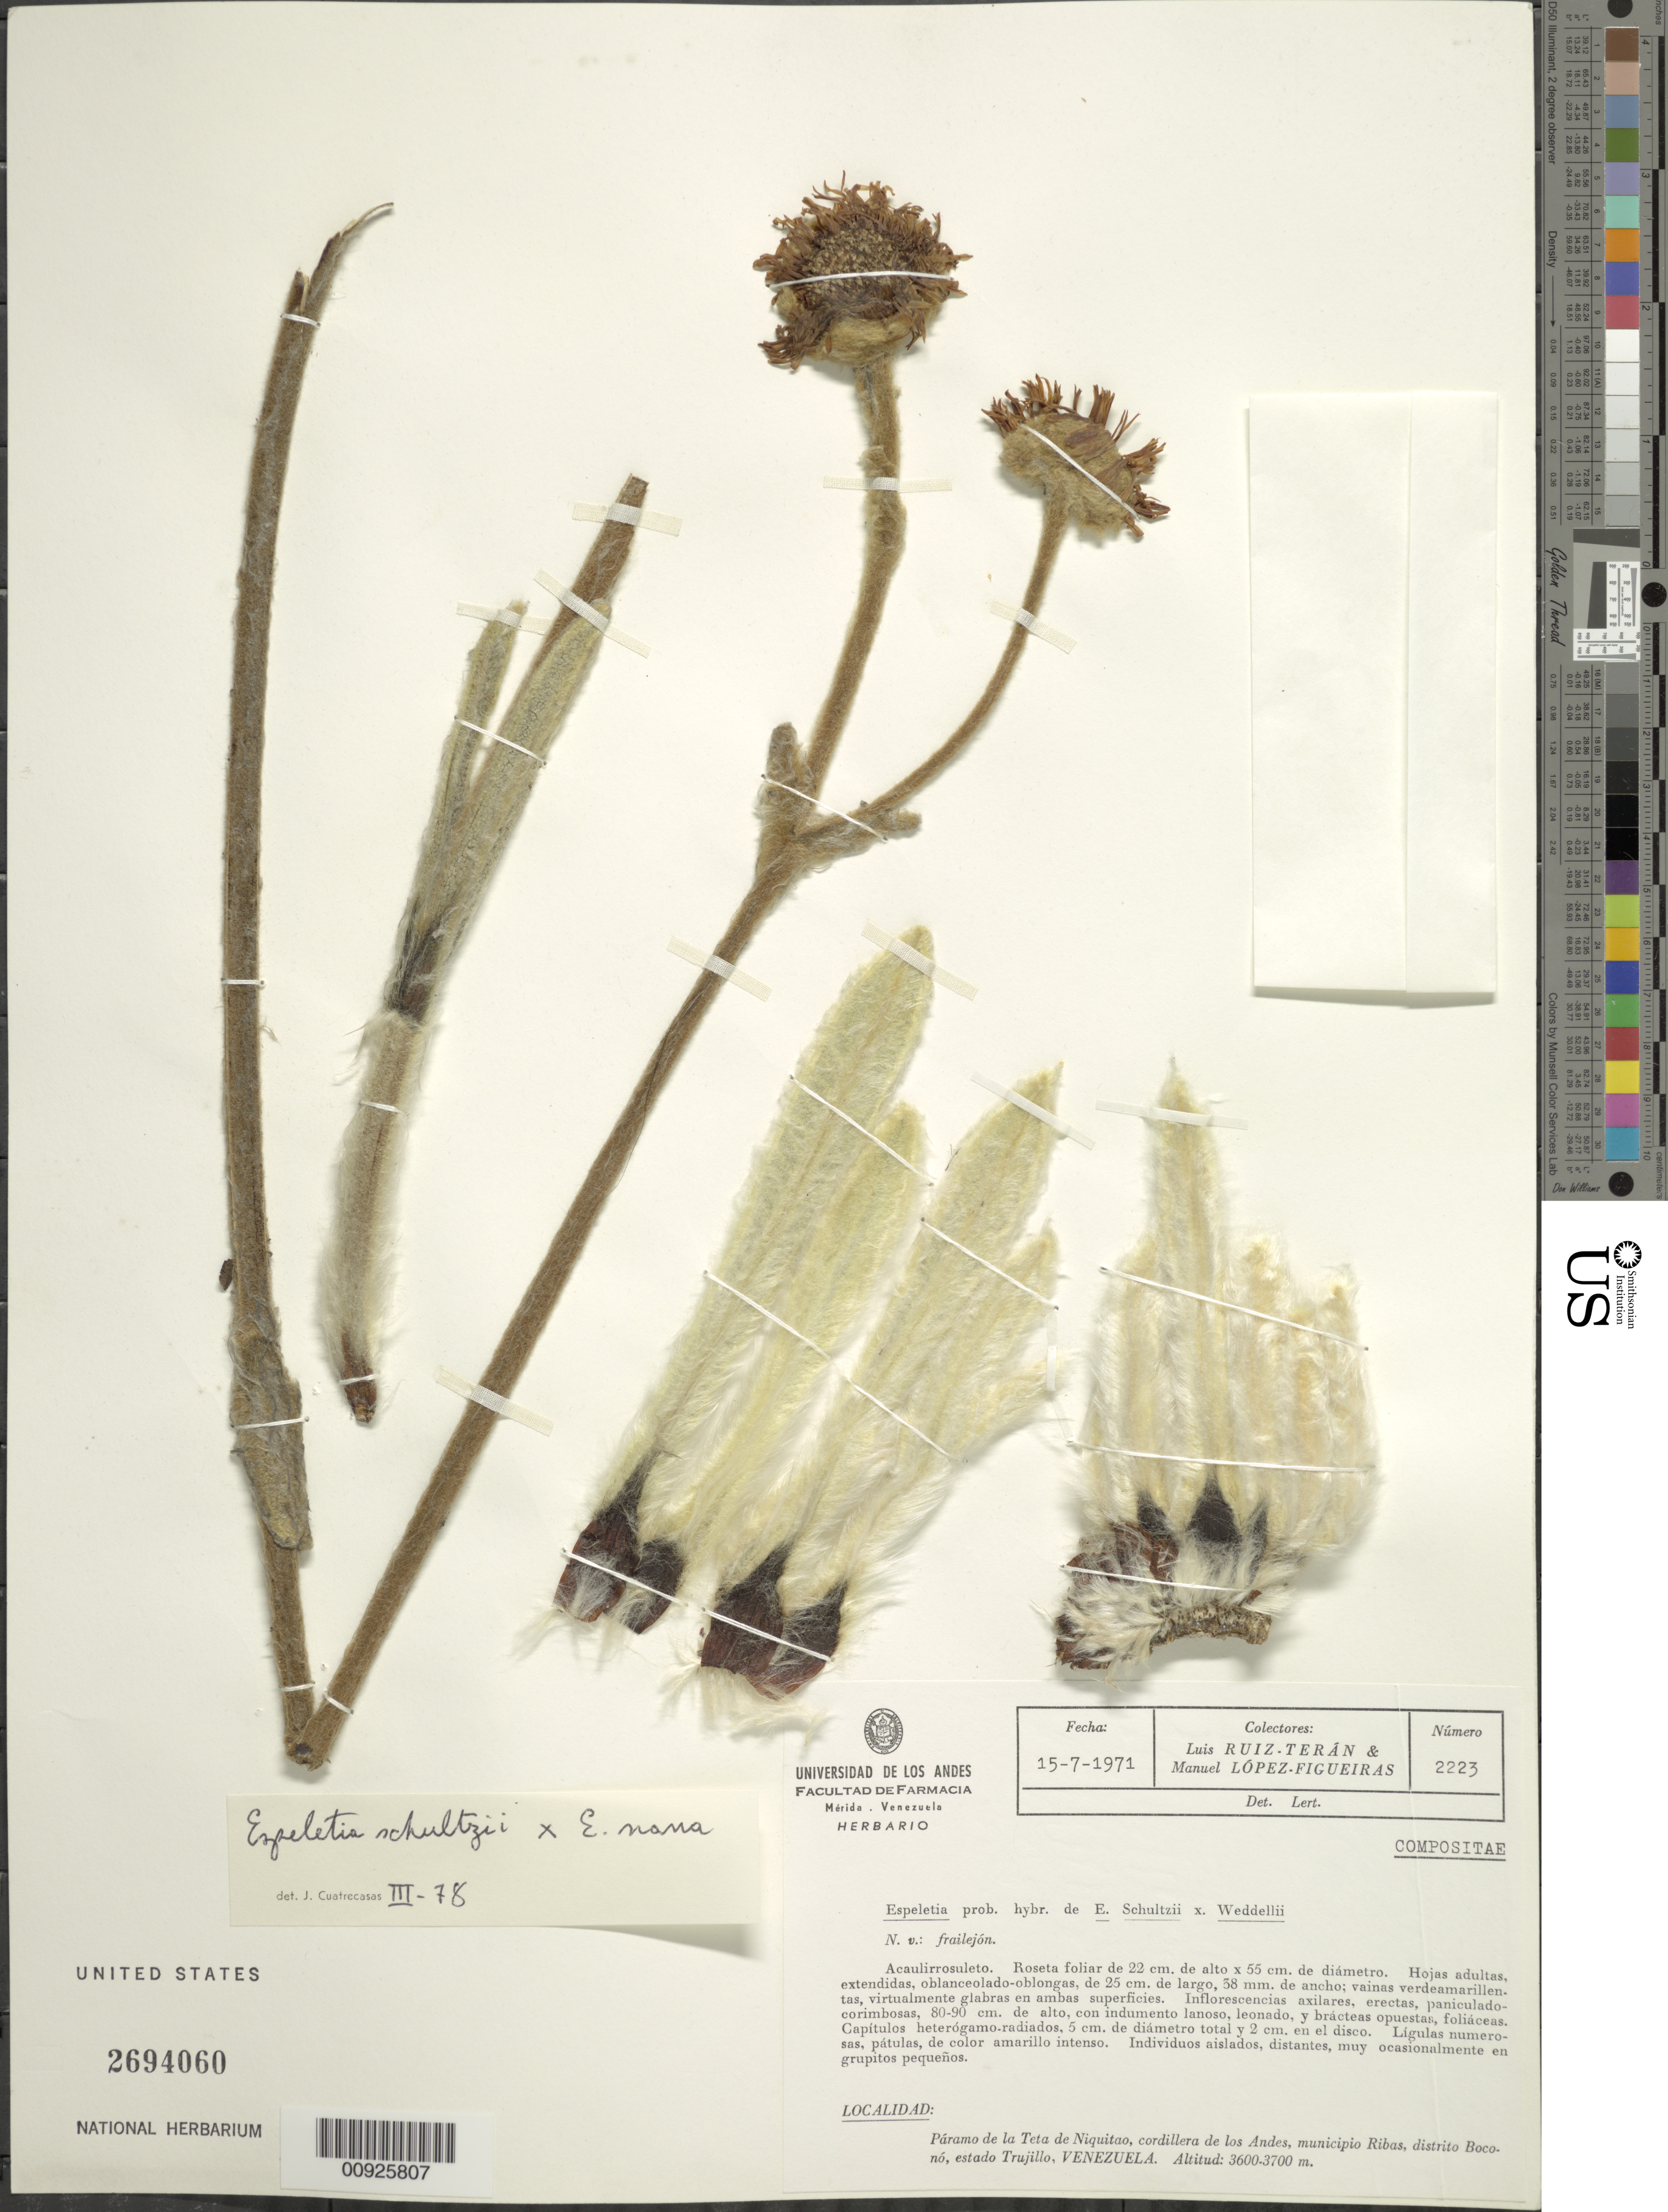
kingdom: Plantae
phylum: Tracheophyta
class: Magnoliopsida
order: Asterales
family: Asteraceae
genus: Espeletia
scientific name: Espeletia nana x E. schultzii Wedd.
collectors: L. E. Ruíz-Terán & M. López Figueiras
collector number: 2223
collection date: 1971-07-15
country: Venezuela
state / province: Trujillo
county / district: Boconó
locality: Páramo de la Teta de Niquitao. Páramo de la Teta de Niquitao, Municipio Ribas.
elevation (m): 3600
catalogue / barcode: US 2694060